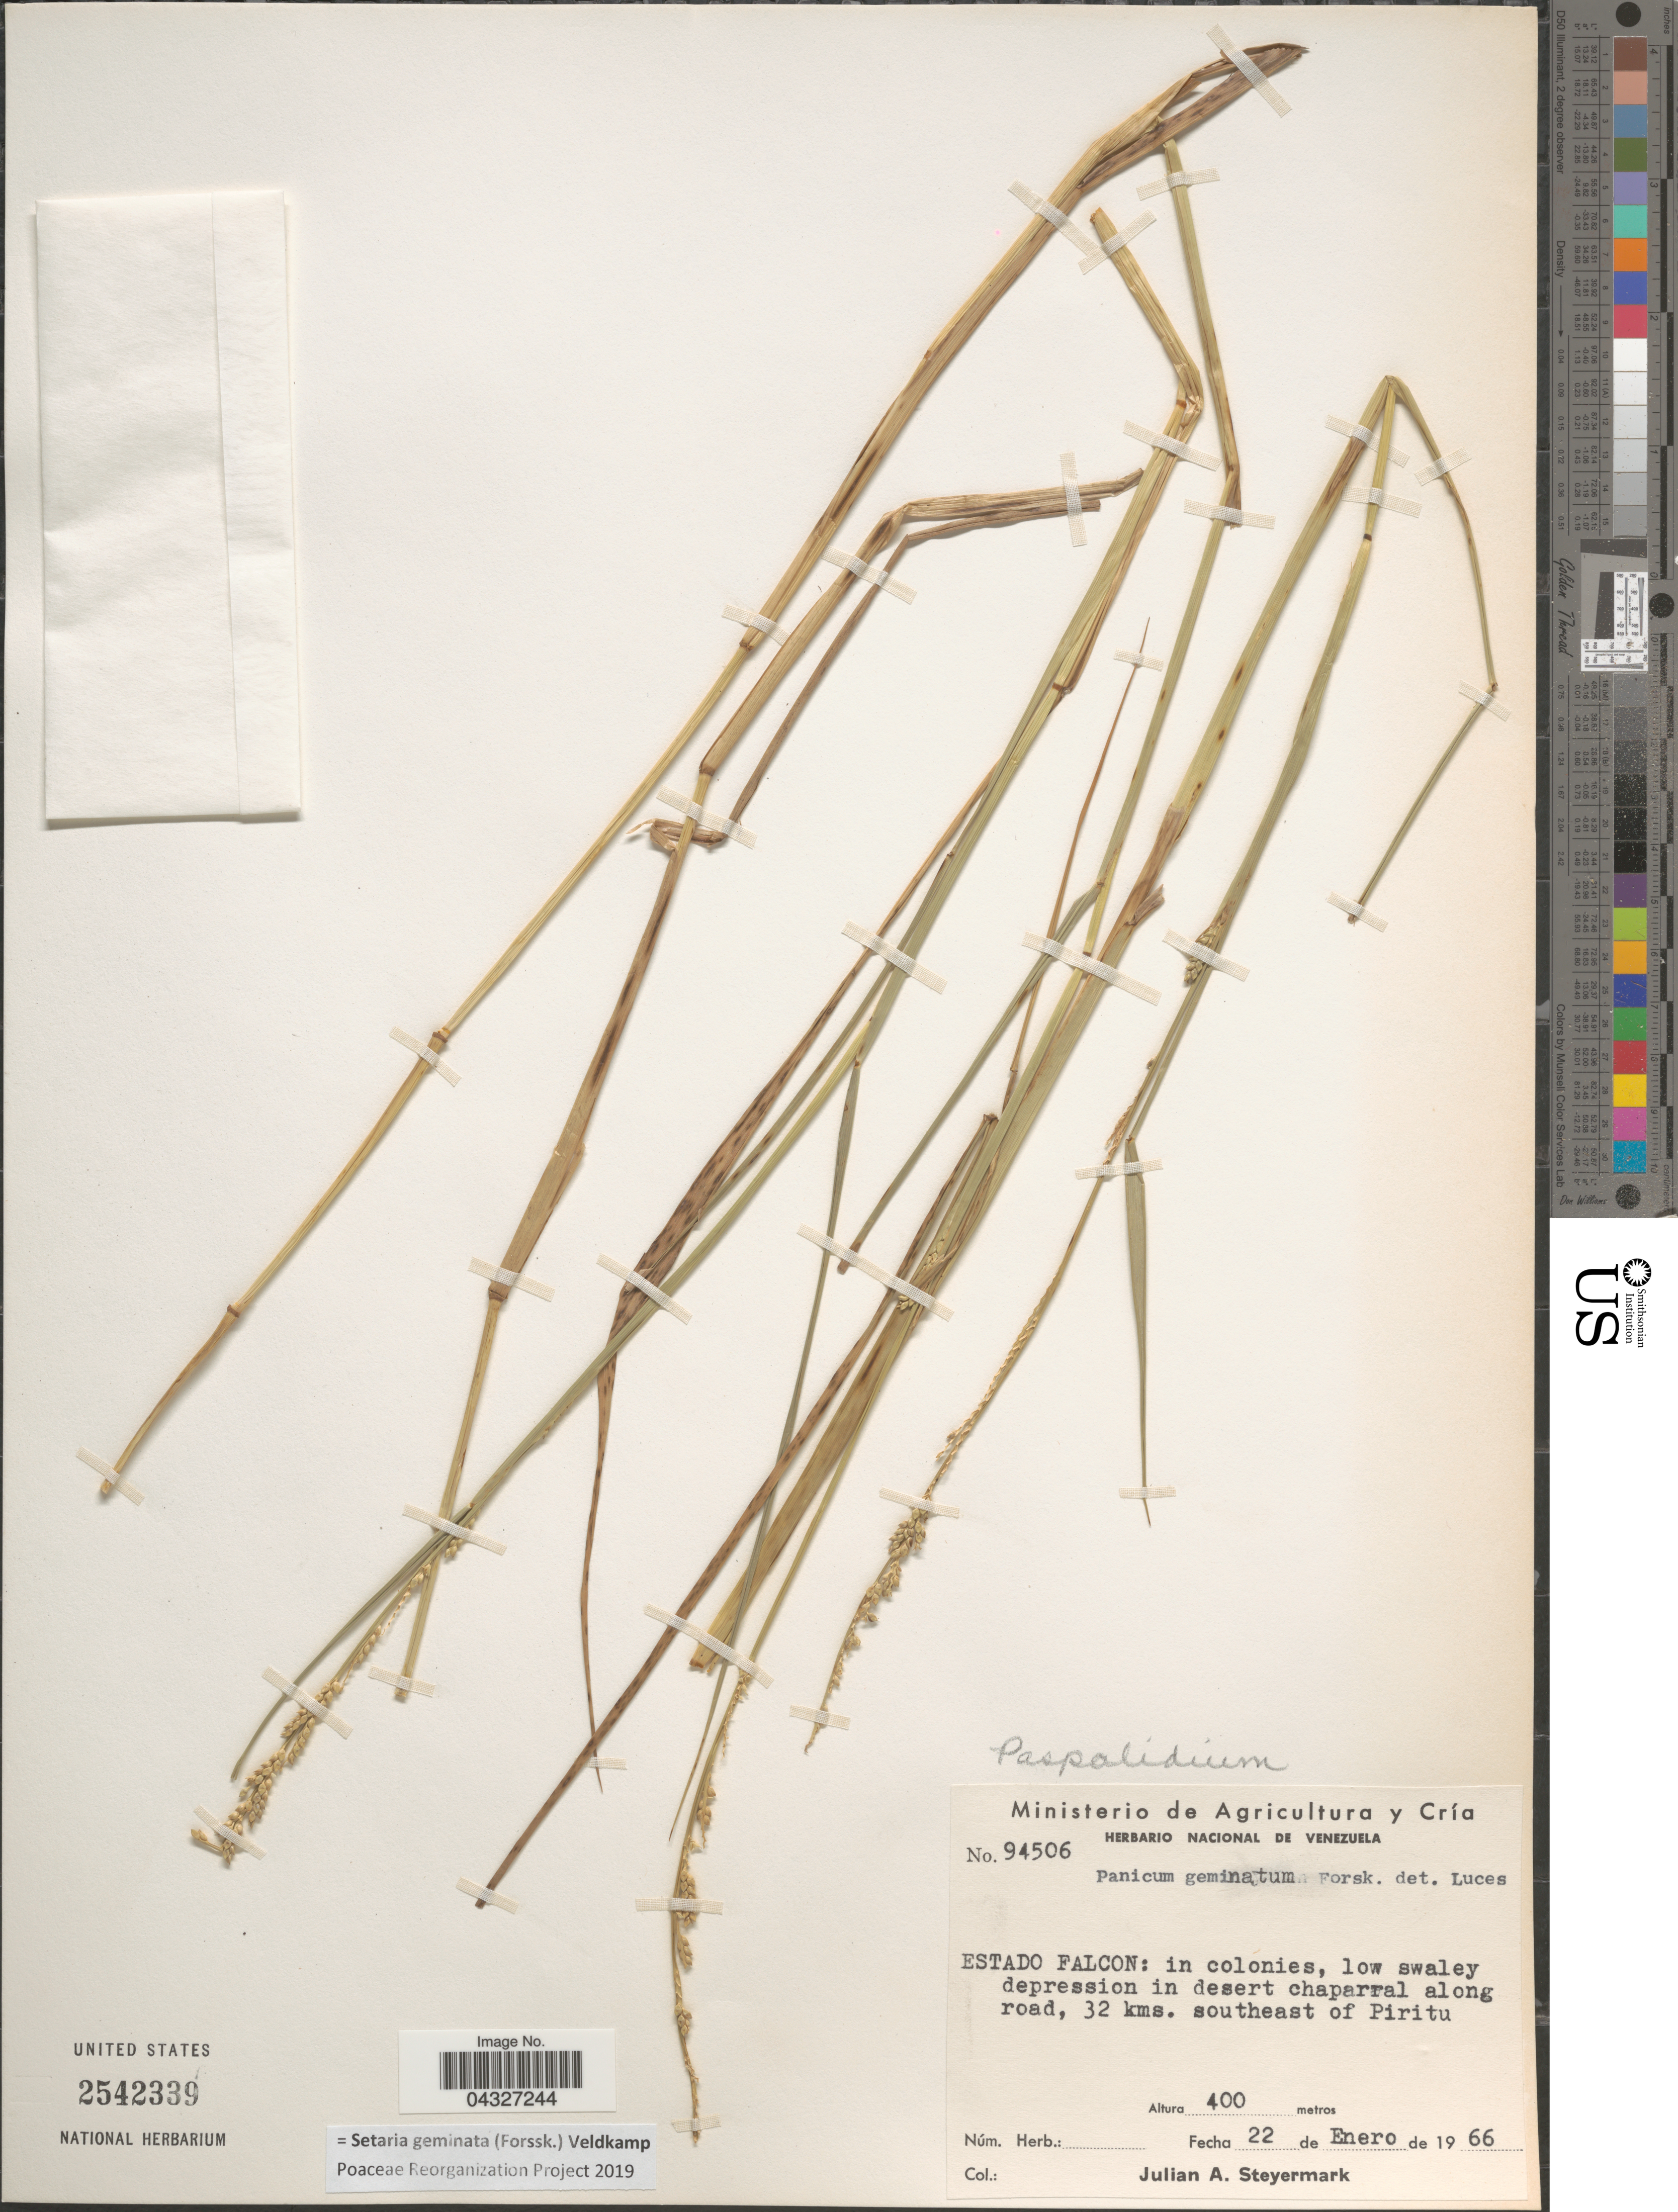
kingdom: Plantae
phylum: Tracheophyta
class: Liliopsida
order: Poales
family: Poaceae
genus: Setaria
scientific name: Setaria geminata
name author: (Forssk.) Veldkamp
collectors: J. Steyermark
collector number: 94506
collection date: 1966-02-22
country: Venezuela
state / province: Falcon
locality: Estado Falcon: in colonies, low swaley depression in desert chaparral along road, 32 kms. southeast of Piritu.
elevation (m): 400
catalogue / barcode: US 2542339